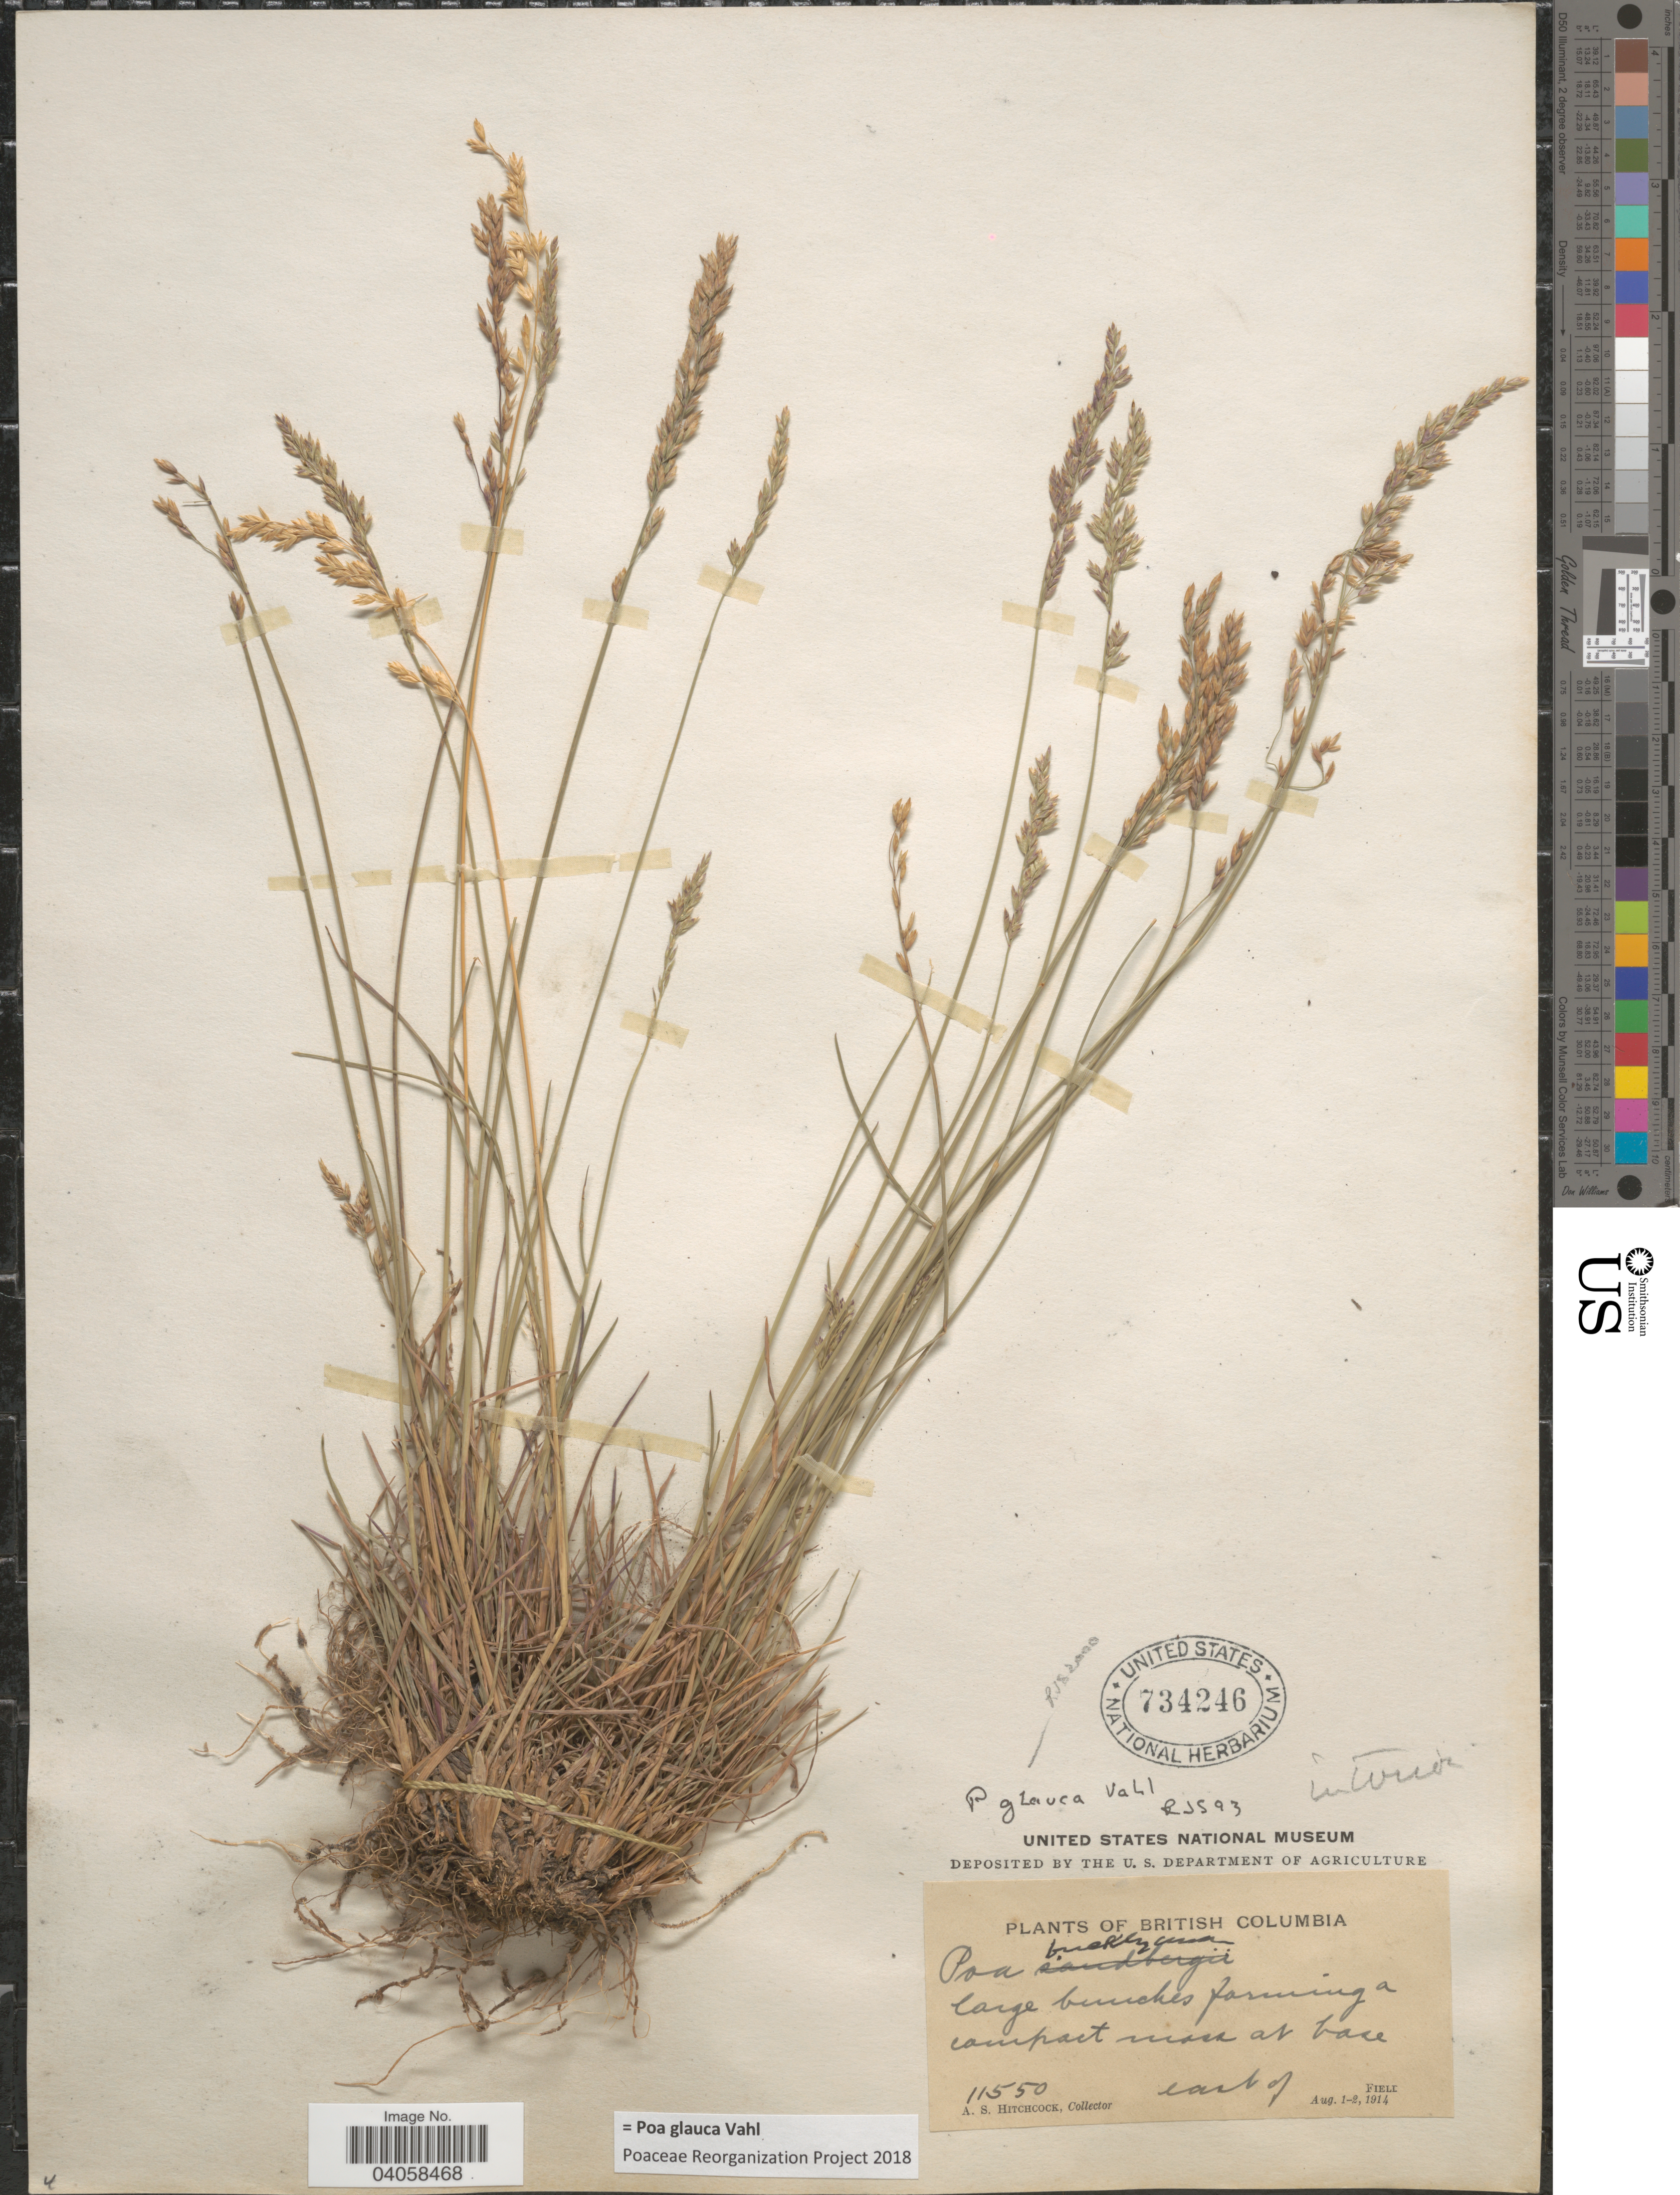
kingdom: Plantae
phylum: Tracheophyta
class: Liliopsida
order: Poales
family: Poaceae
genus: Poa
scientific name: Poa glauca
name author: Vahl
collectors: A. S. Hitchcock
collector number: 11550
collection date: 1914-08-01/1914-08-02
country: Canada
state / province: British Columbia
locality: East of Field.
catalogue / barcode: US 734246